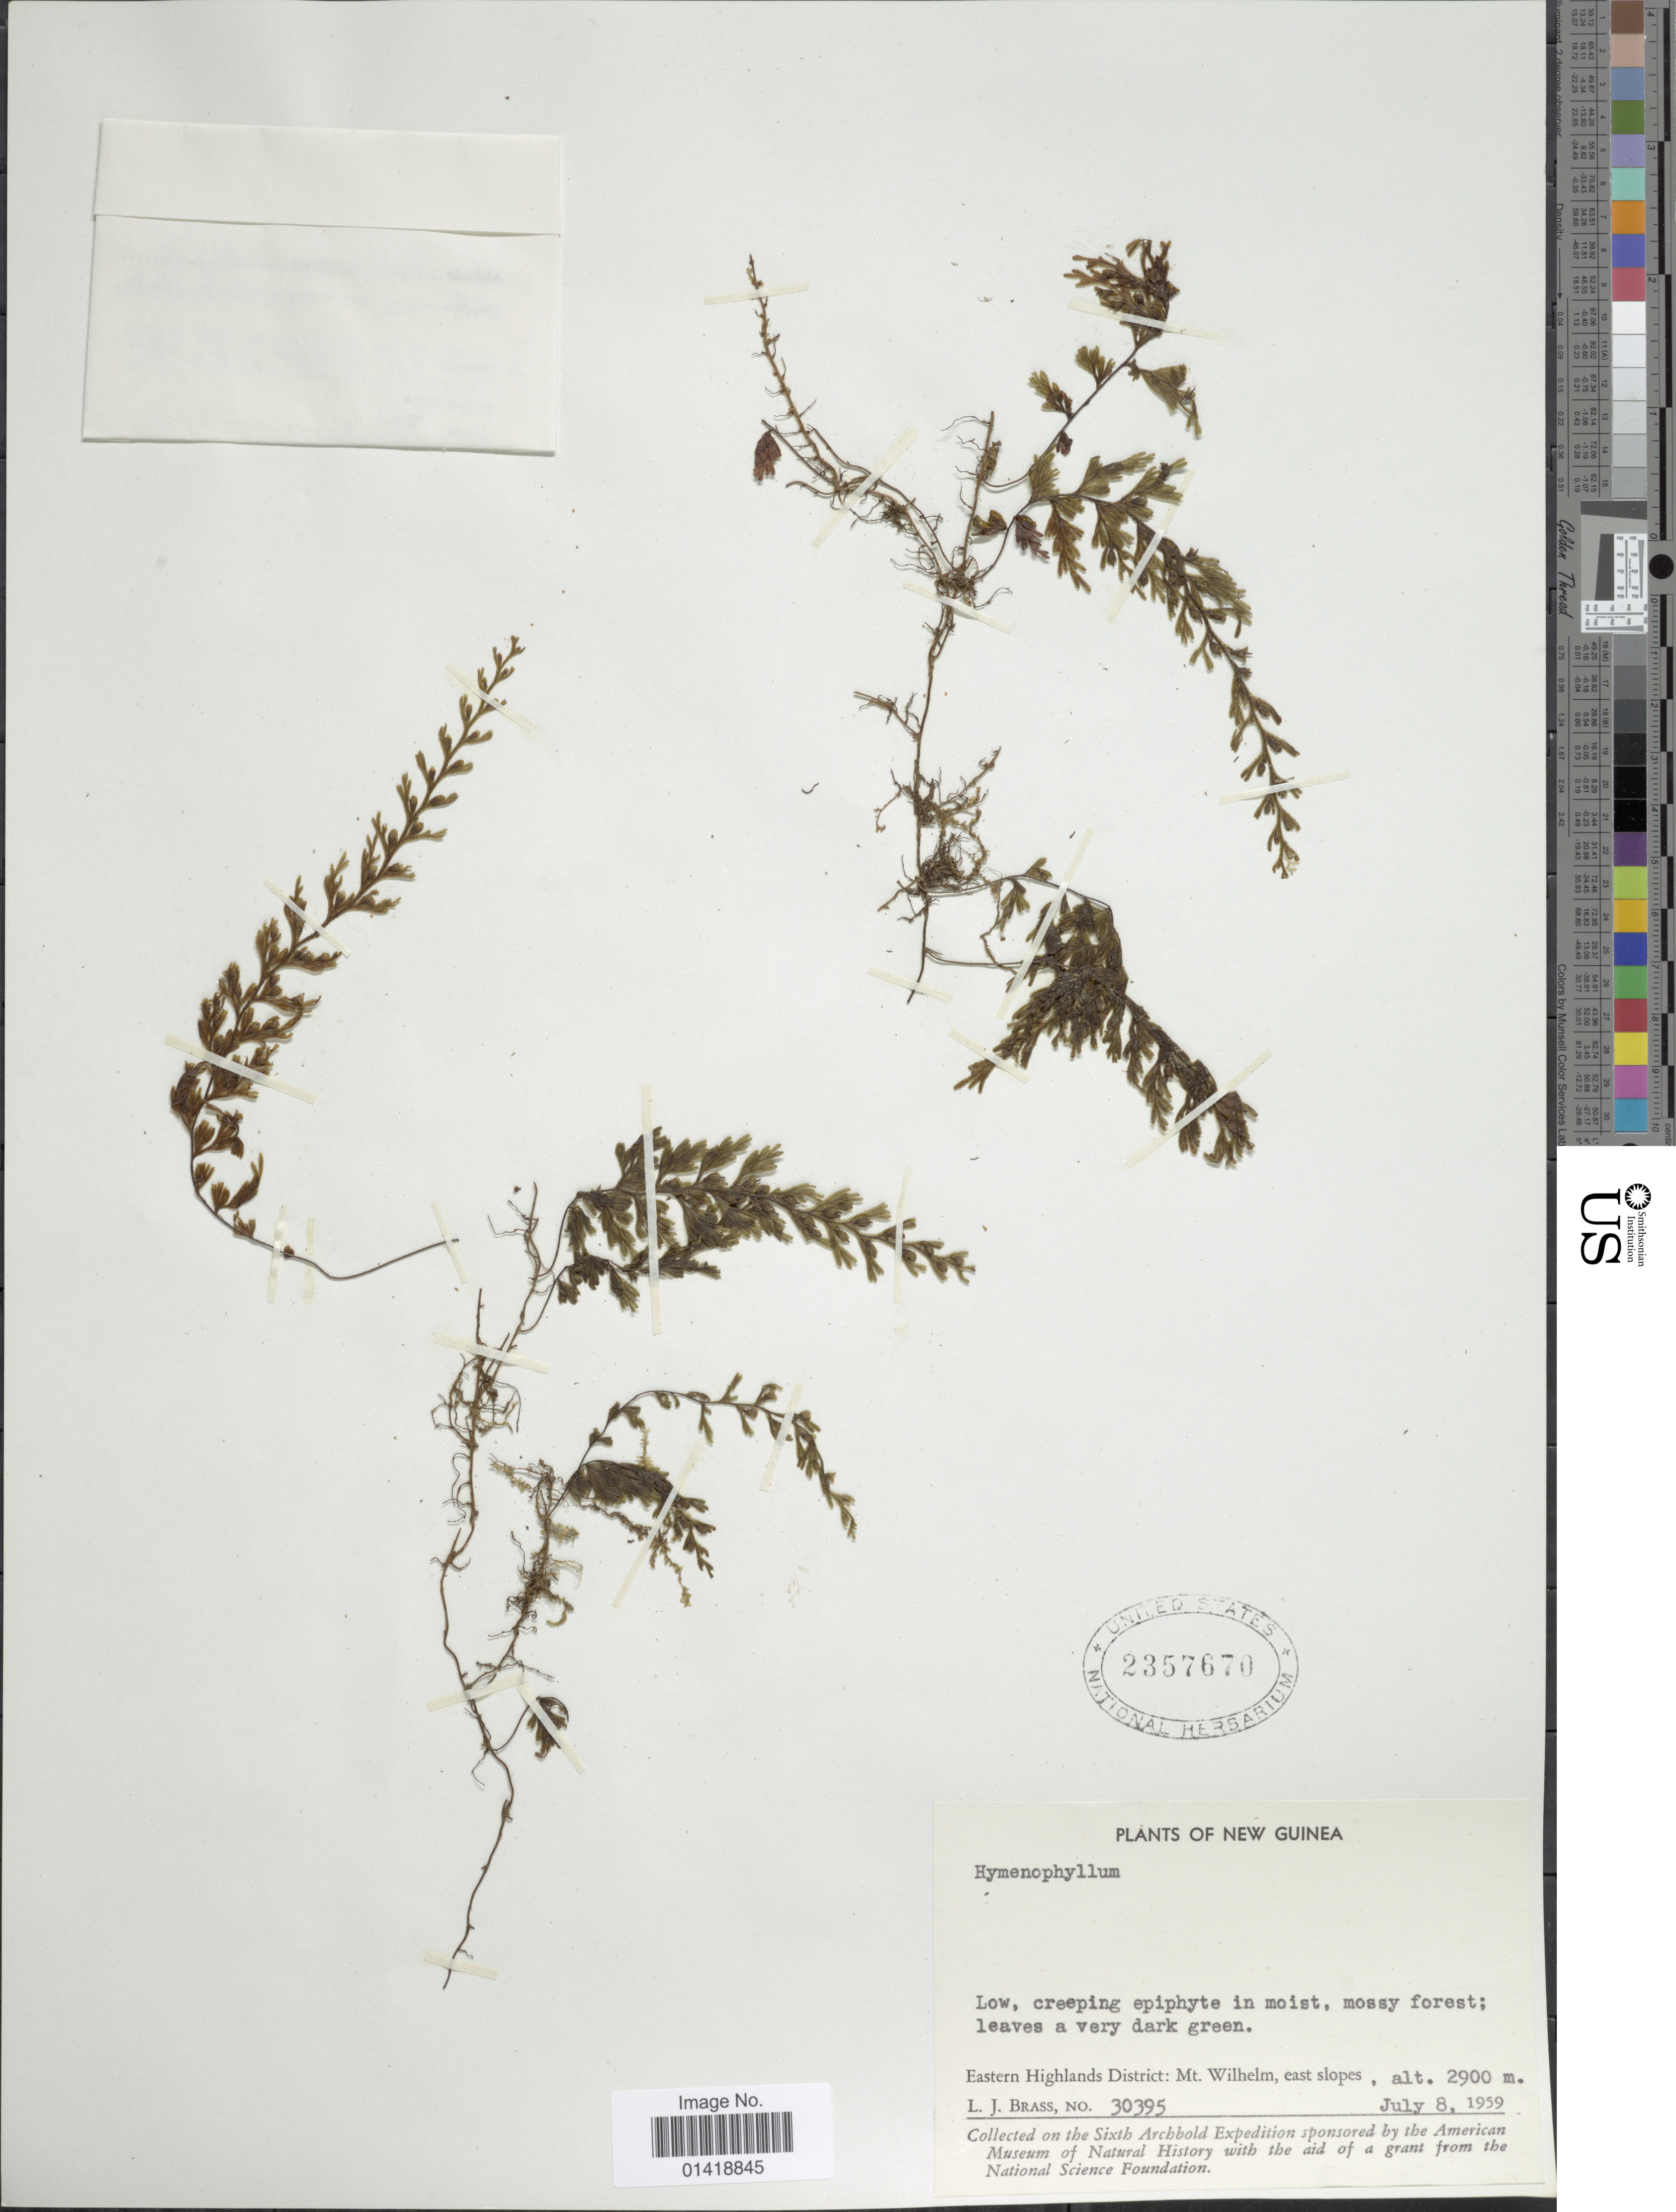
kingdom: Plantae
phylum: Tracheophyta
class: Polypodiopsida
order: Hymenophyllales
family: Hymenophyllaceae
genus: Hymenophyllum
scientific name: Hymenophyllum sp.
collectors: L. J. Brass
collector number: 30395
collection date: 1959-07-08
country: Papua New Guinea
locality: New Guinea. Eastern Highlands District: Mt. Wilhelm, east slopes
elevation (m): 2900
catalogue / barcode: US 2357670